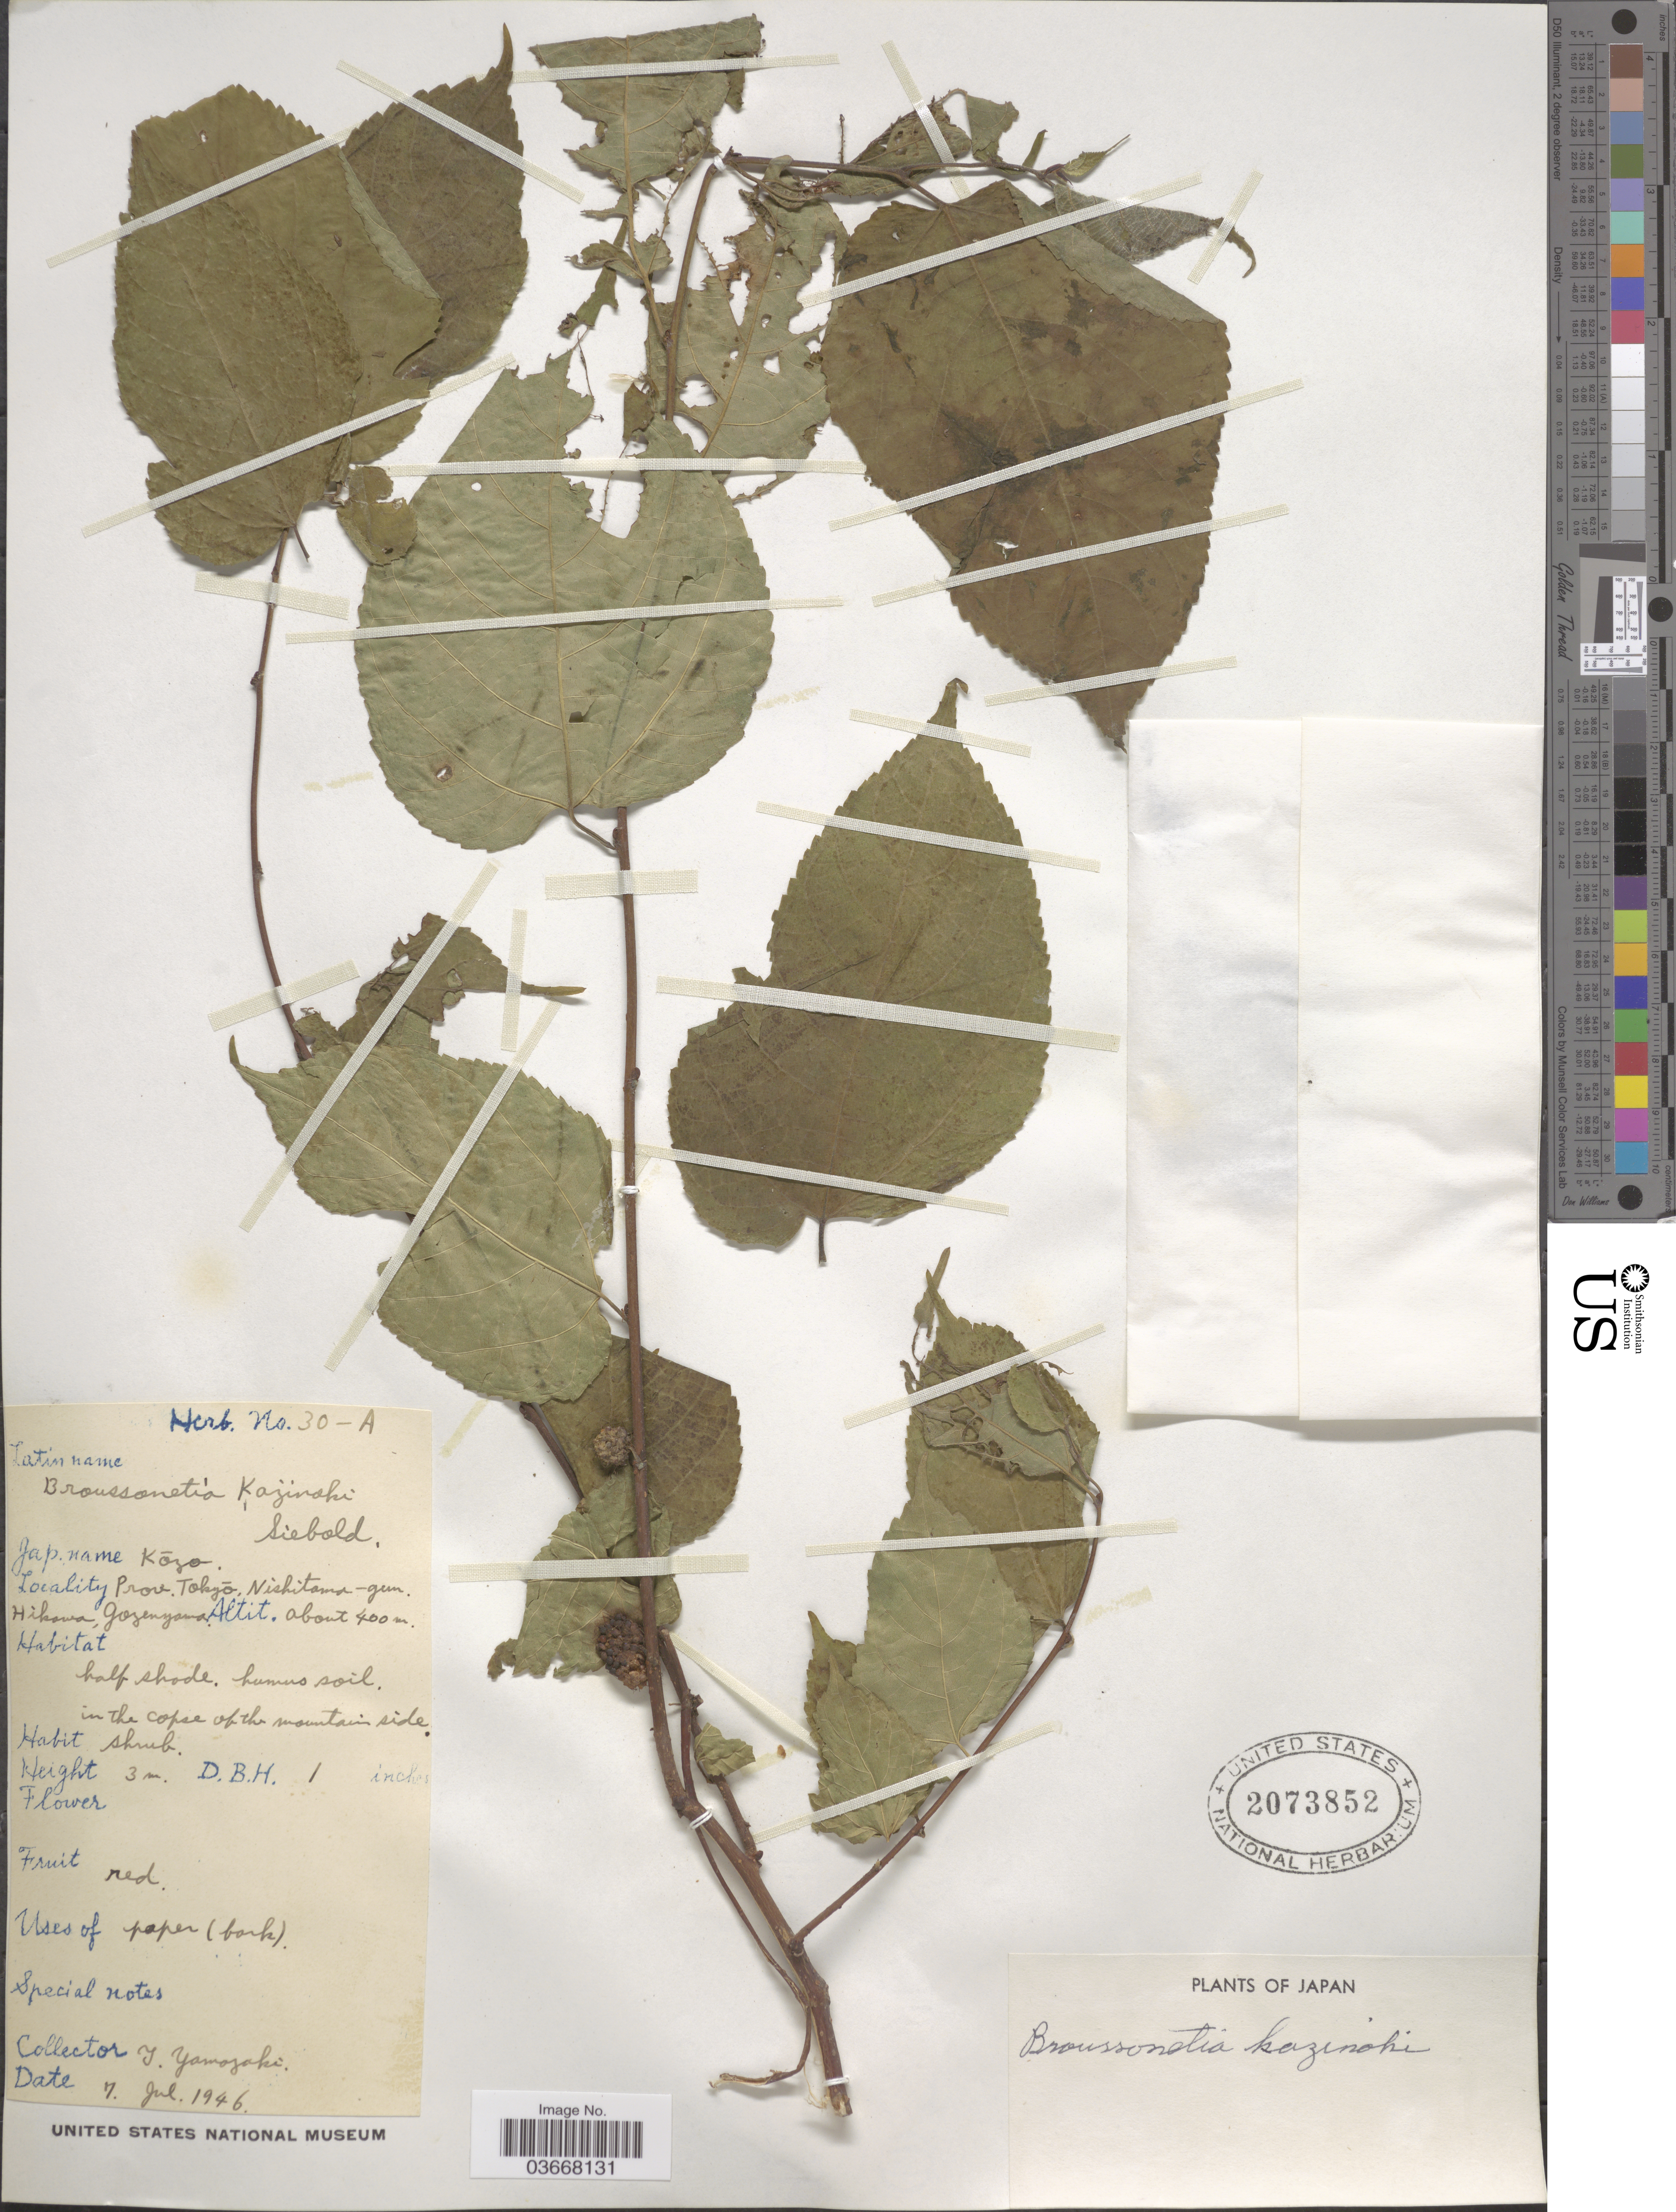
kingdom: Plantae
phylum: Tracheophyta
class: Magnoliopsida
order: Rosales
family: Moraceae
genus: Broussonetia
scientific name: Broussonetia kazinoki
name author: Siebold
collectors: T. Yamazaki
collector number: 30-A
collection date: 1946-07-07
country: Japan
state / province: Tokyo, Federal City of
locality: Prov. Tokyó, Nishitama-gun. Hikawa, Gozenyama.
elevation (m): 400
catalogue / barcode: US 2073852